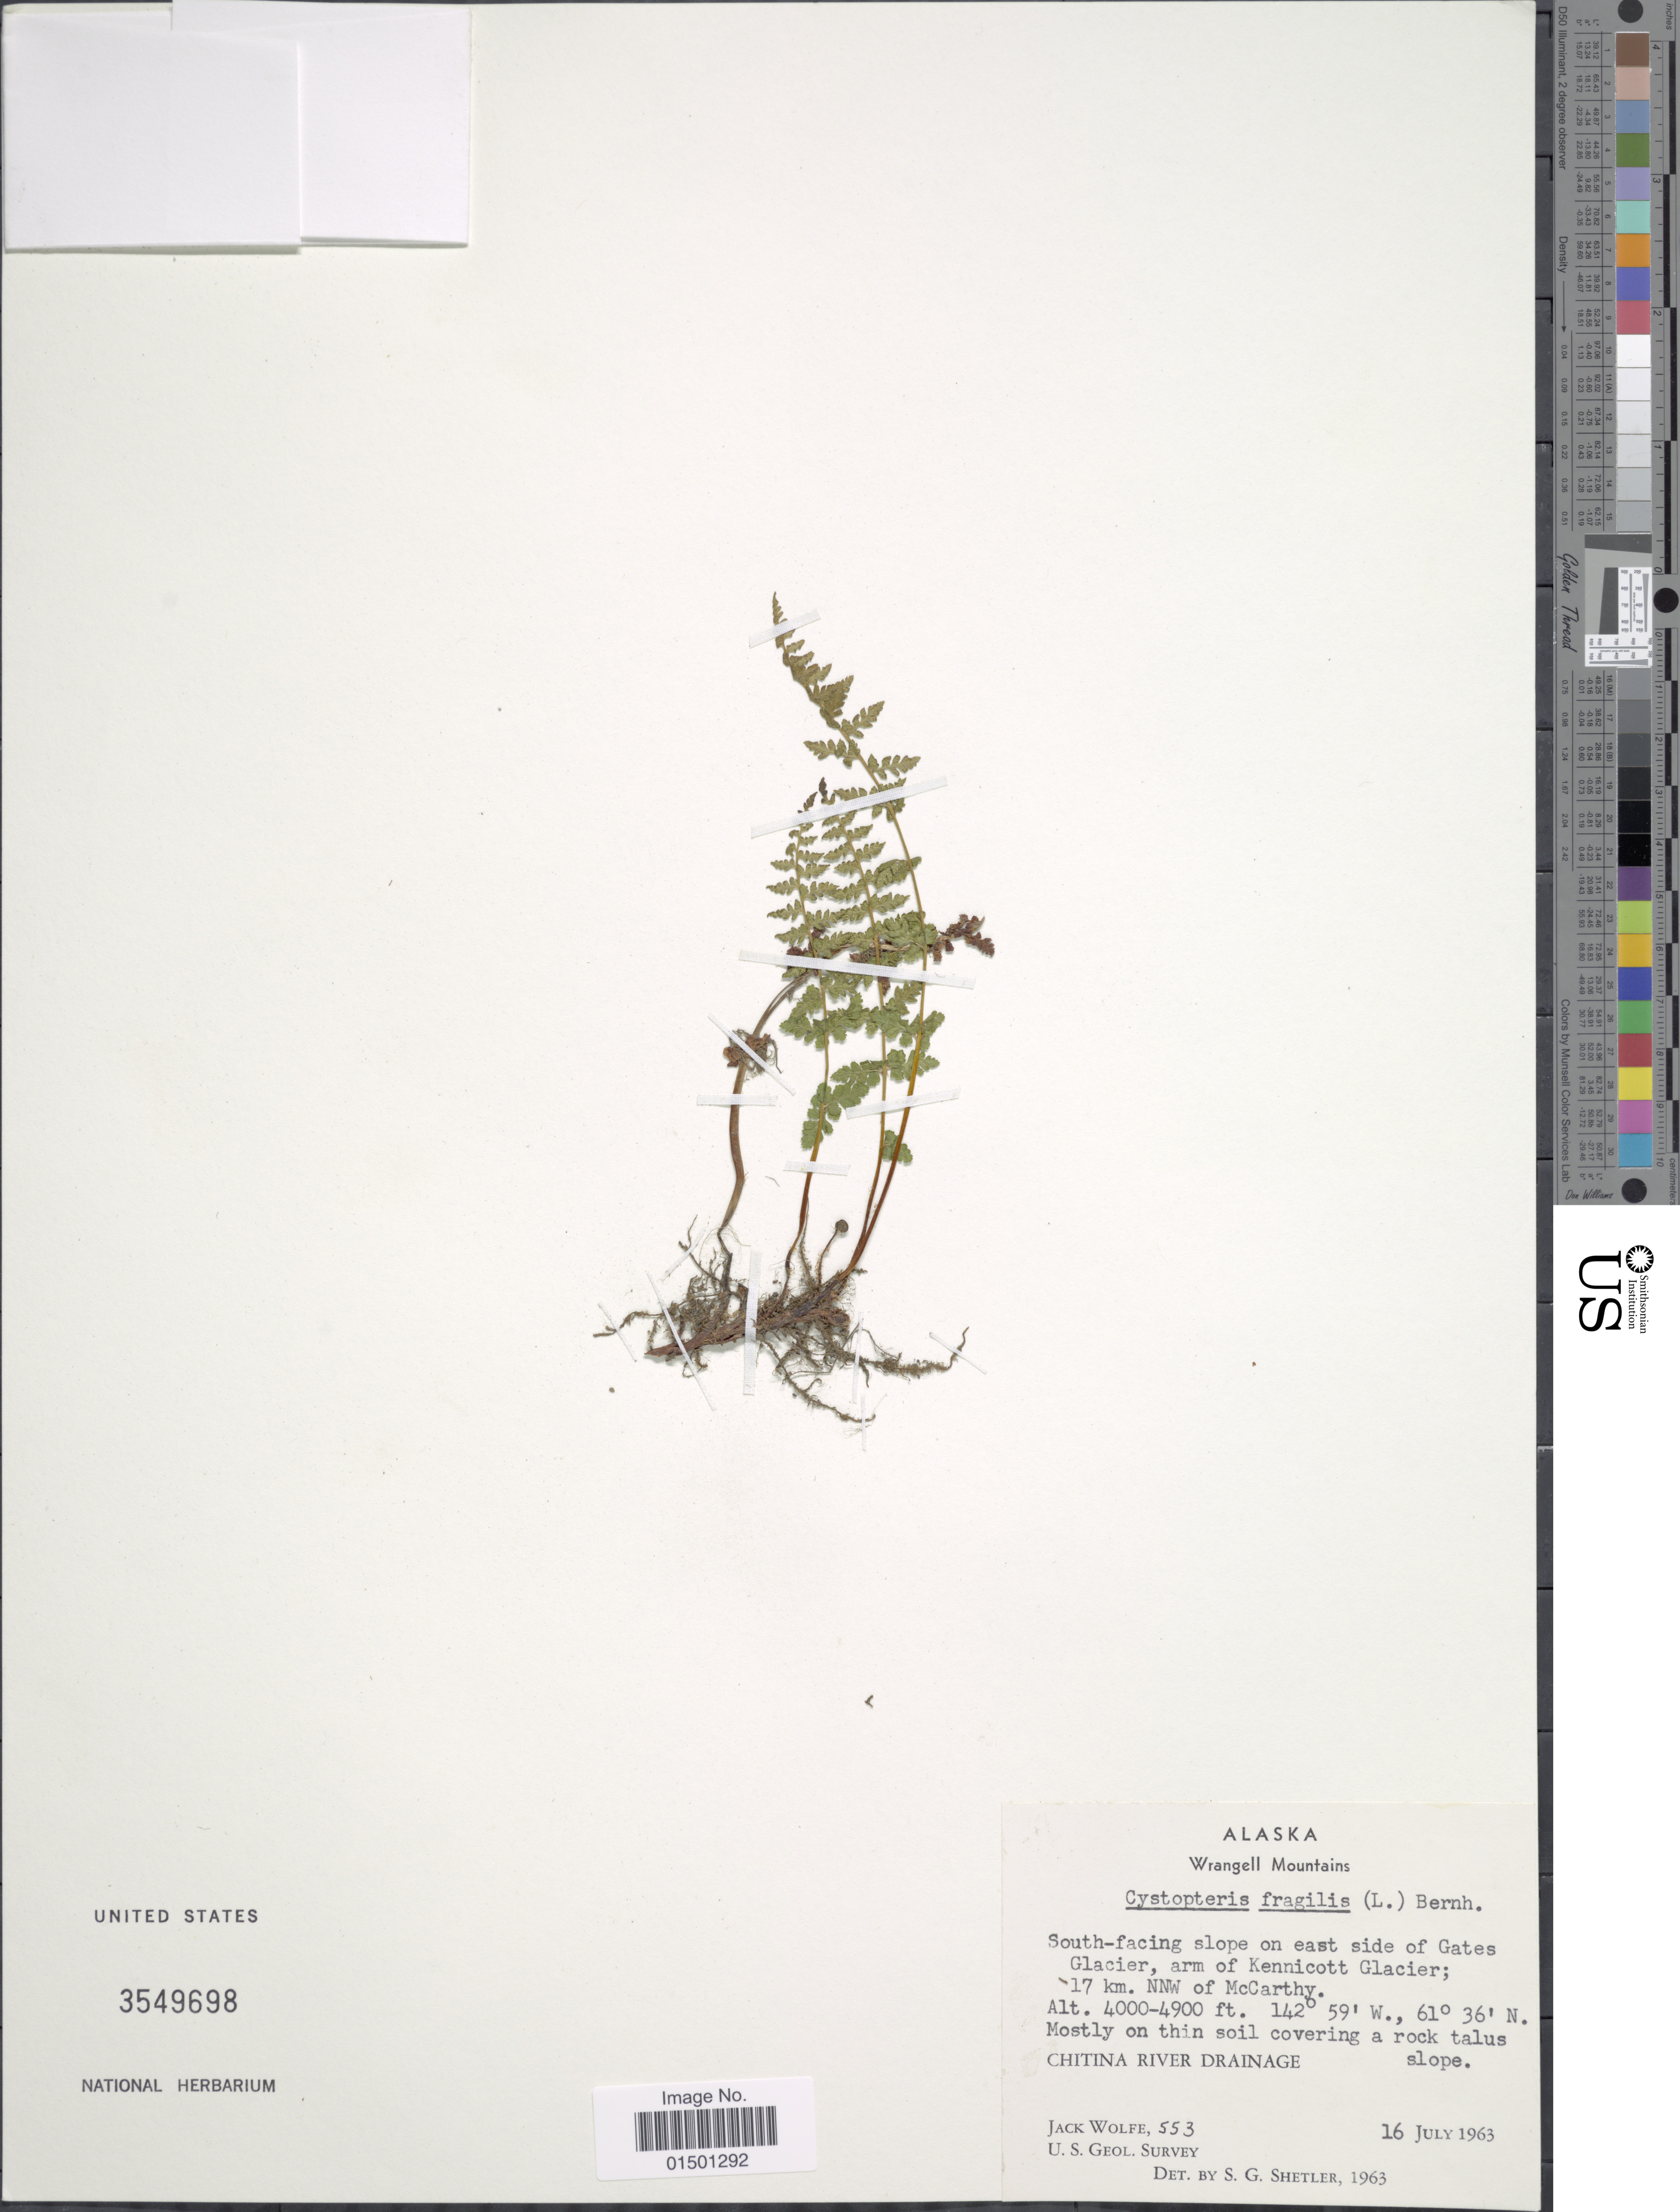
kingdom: Plantae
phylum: Tracheophyta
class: Polypodiopsida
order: Polypodiales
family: Cystopteridaceae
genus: Cystopteris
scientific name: Cystopteris fragilis var. dickieana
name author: B. Boivin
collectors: J. Wolfe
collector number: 553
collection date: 1963-07-16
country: United States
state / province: Alaska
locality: Wrangell Mountains, souith-facing slope on east side of Gates Glacier, arm of Kennicott Glacier; 17 km. NNW of McCarthy, Chitina River Drainage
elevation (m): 1219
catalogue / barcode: US 3549698